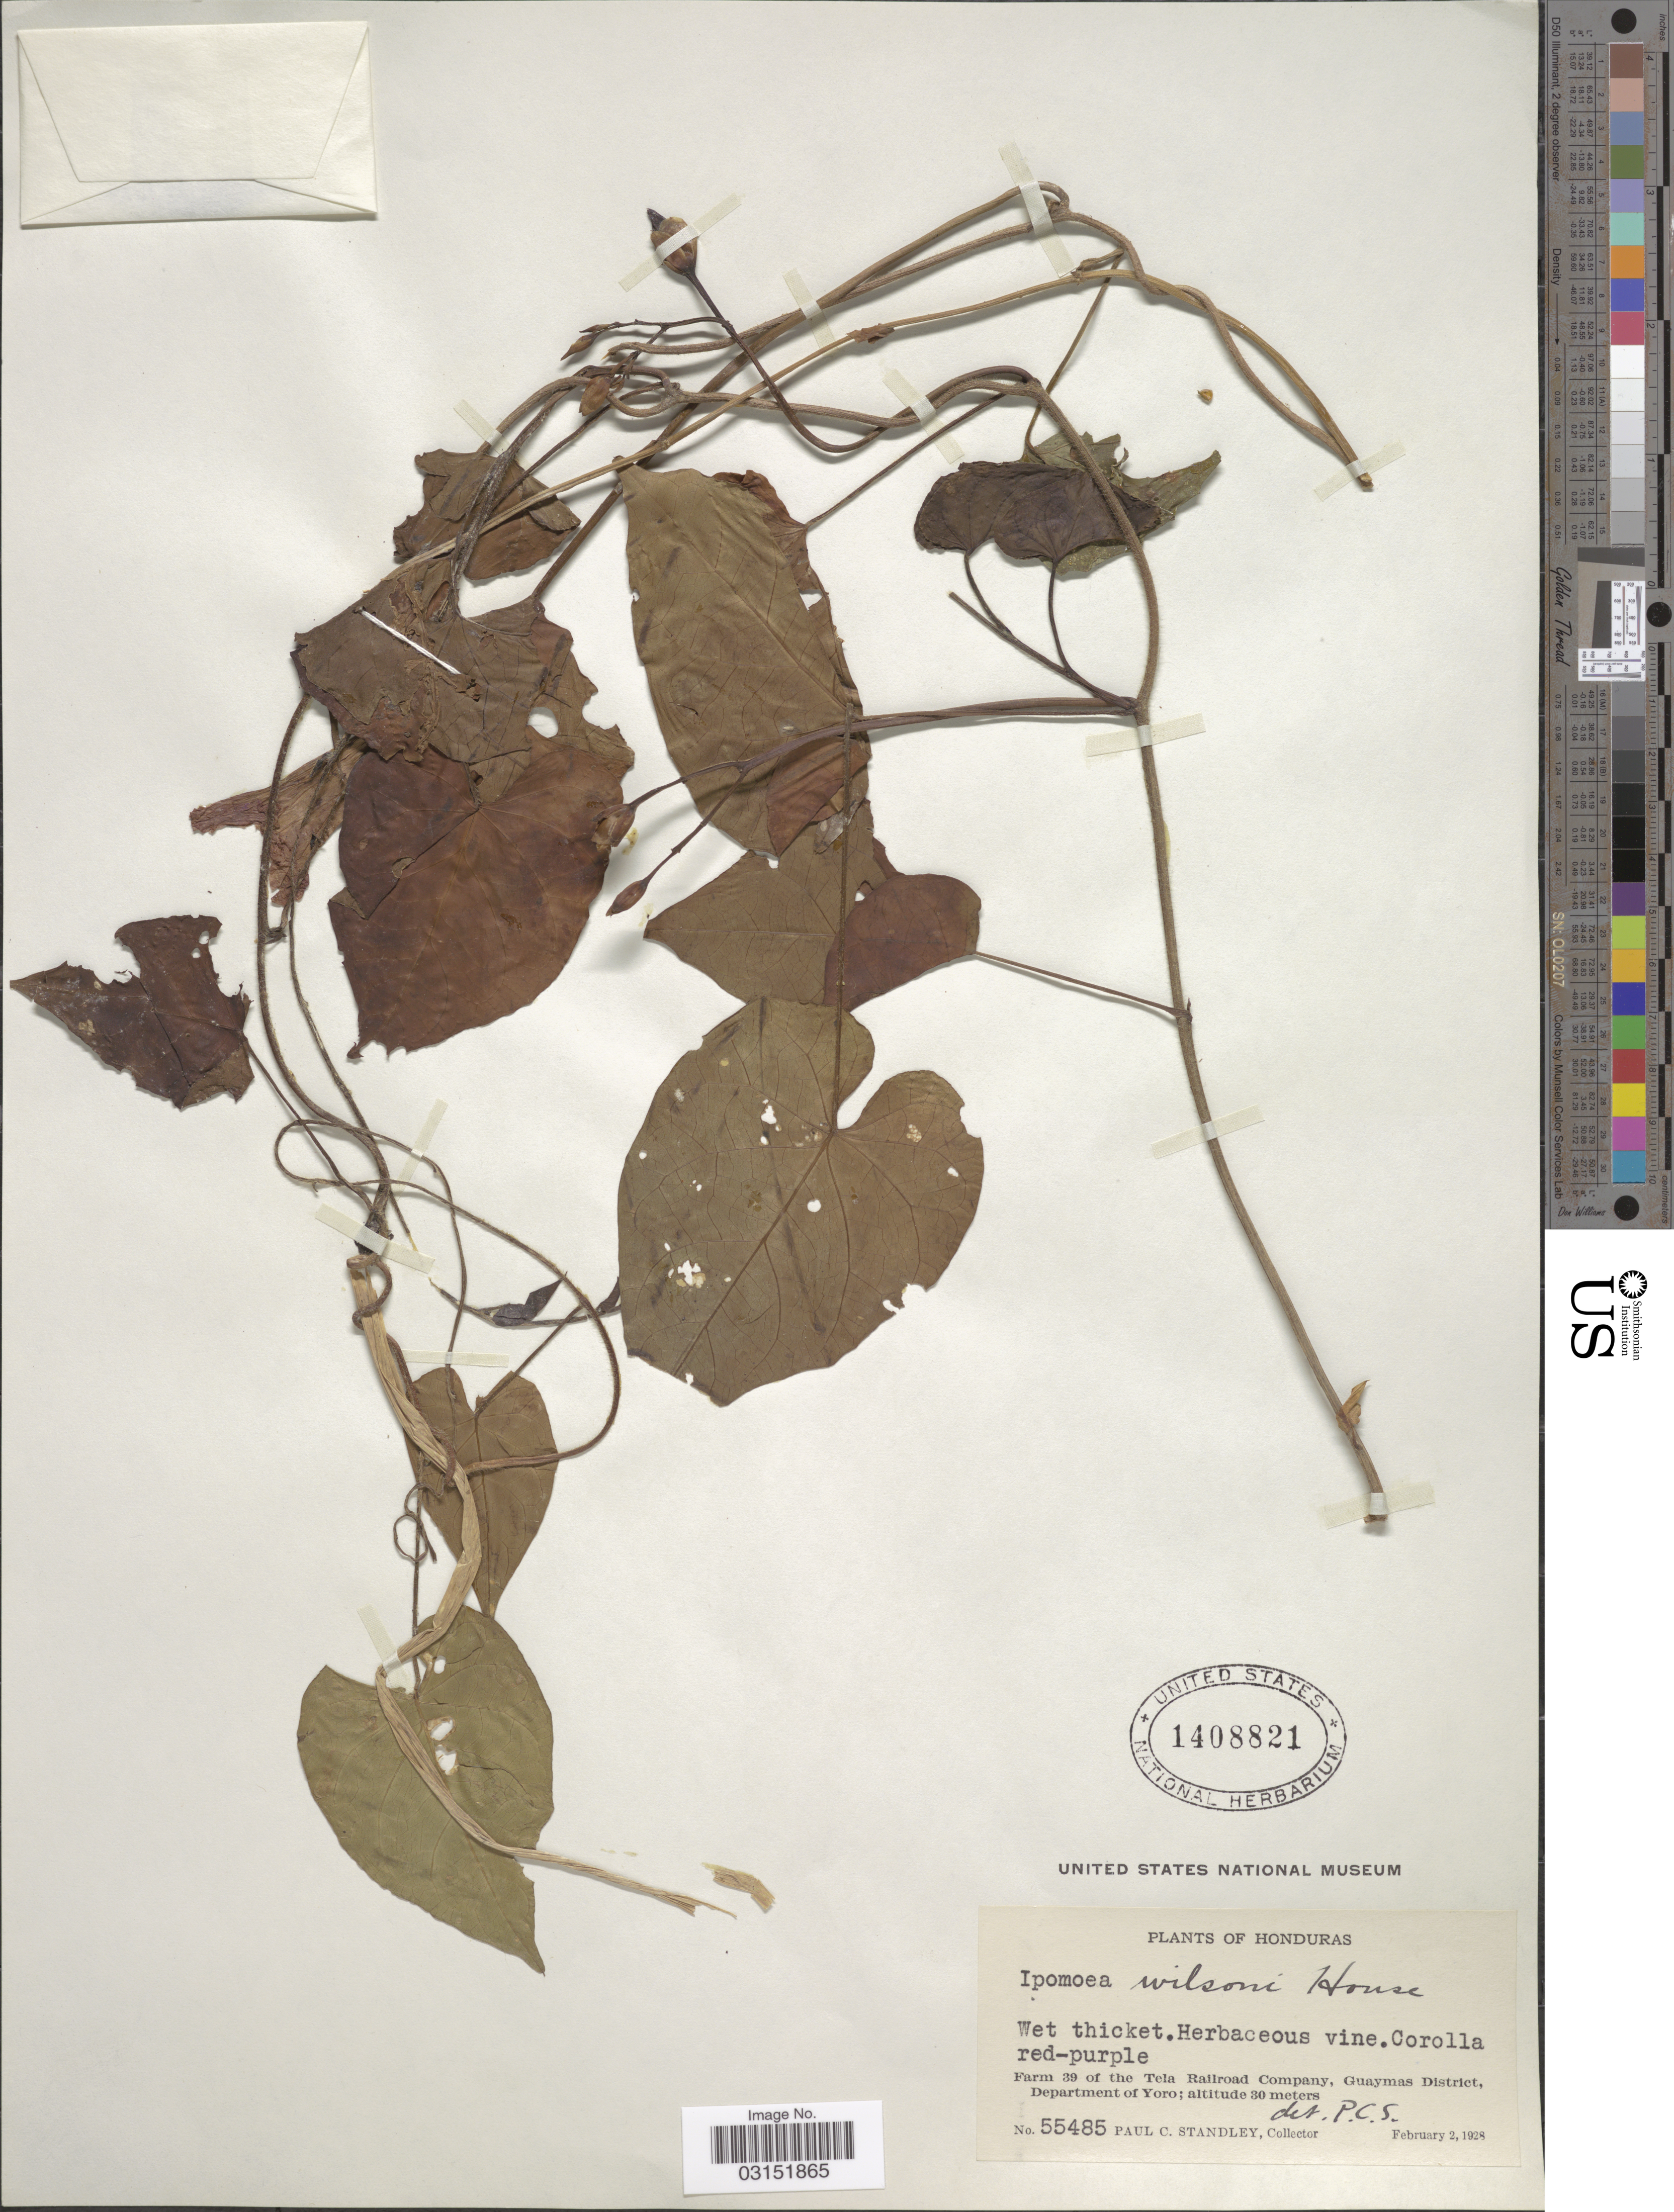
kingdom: Plantae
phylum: Tracheophyta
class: Magnoliopsida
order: Solanales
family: Convolvulaceae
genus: Ipomoea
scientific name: Ipomoea wilsonii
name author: House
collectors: P. C. Standley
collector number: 55485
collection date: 1928-02-02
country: Honduras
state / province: Yoro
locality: Farm 39 of the Tela Railroad Company, Guaymas District, Department of Yoro.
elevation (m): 30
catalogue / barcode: US 1408821